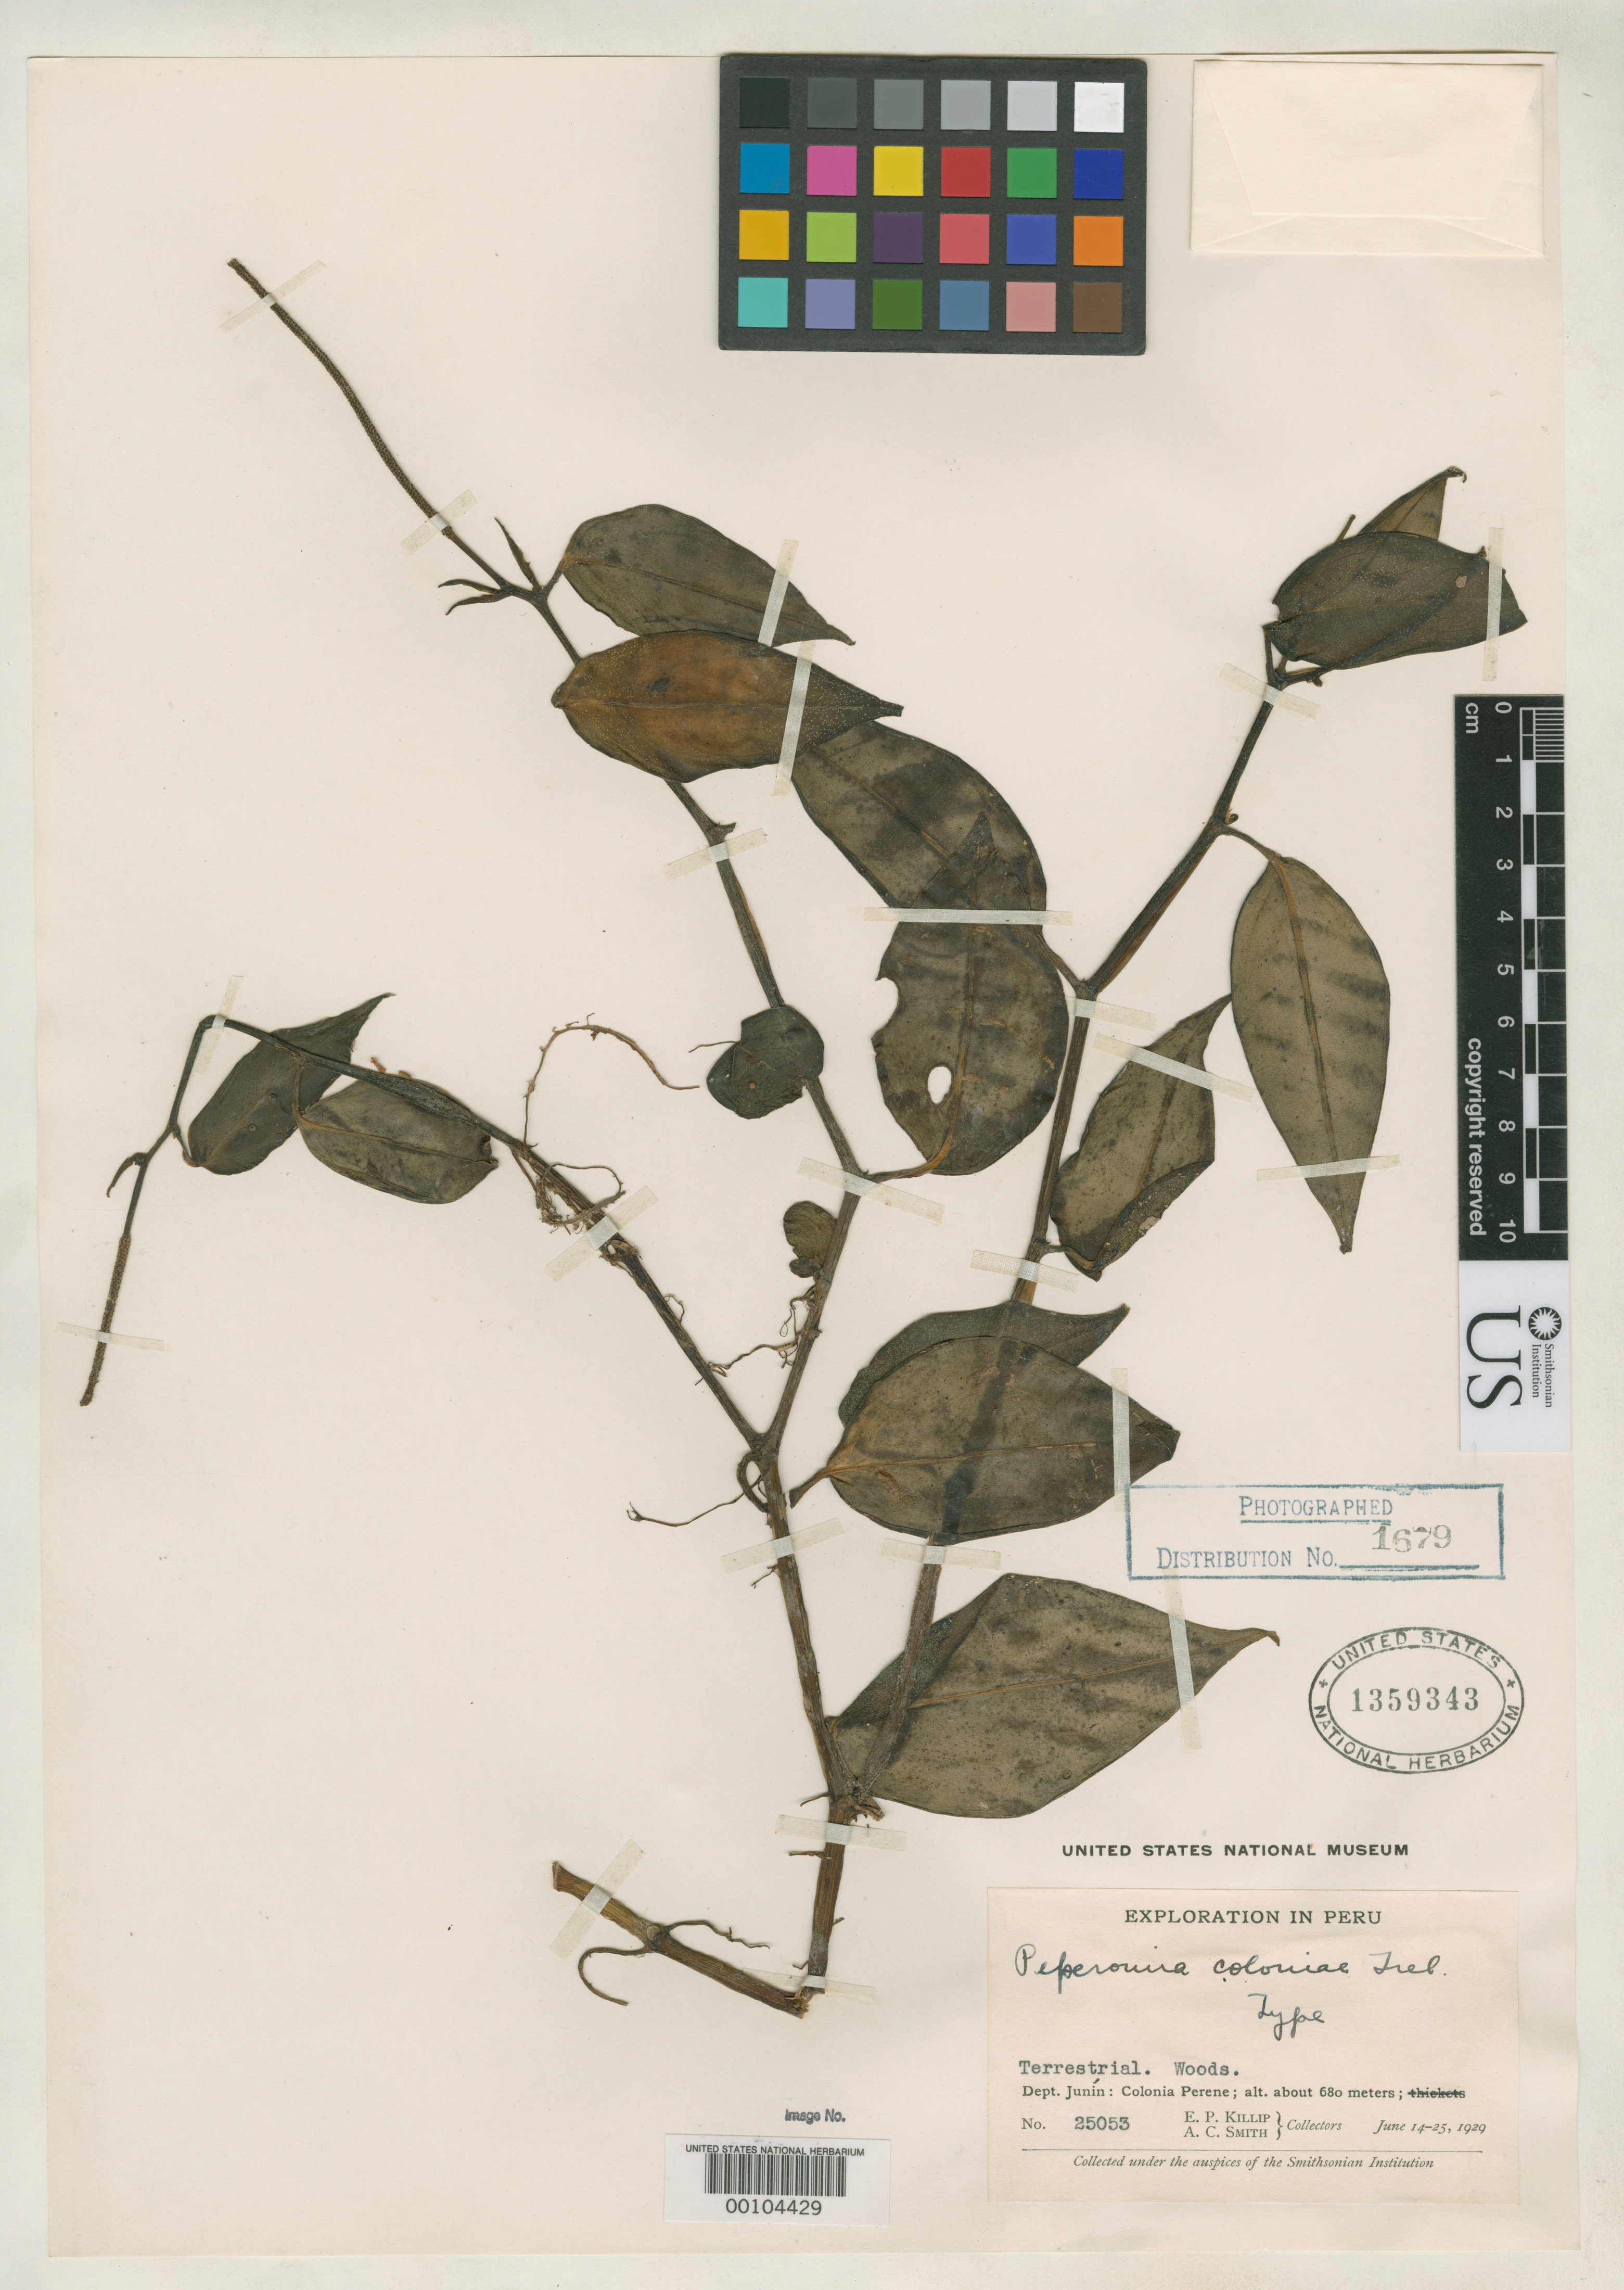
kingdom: Plantae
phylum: Tracheophyta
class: Magnoliopsida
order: Piperales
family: Piperaceae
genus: Peperomia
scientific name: Peperomia coloniae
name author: Trel. in J.F. Macbr.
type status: Holotype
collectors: E. P. Killip & A. C. Smith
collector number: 25053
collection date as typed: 14 Jun 1929 to 25 Jun 1929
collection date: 1929-06-14/1929-06-25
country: Peru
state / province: Junín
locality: Colonia Perene.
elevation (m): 680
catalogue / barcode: US 1359343